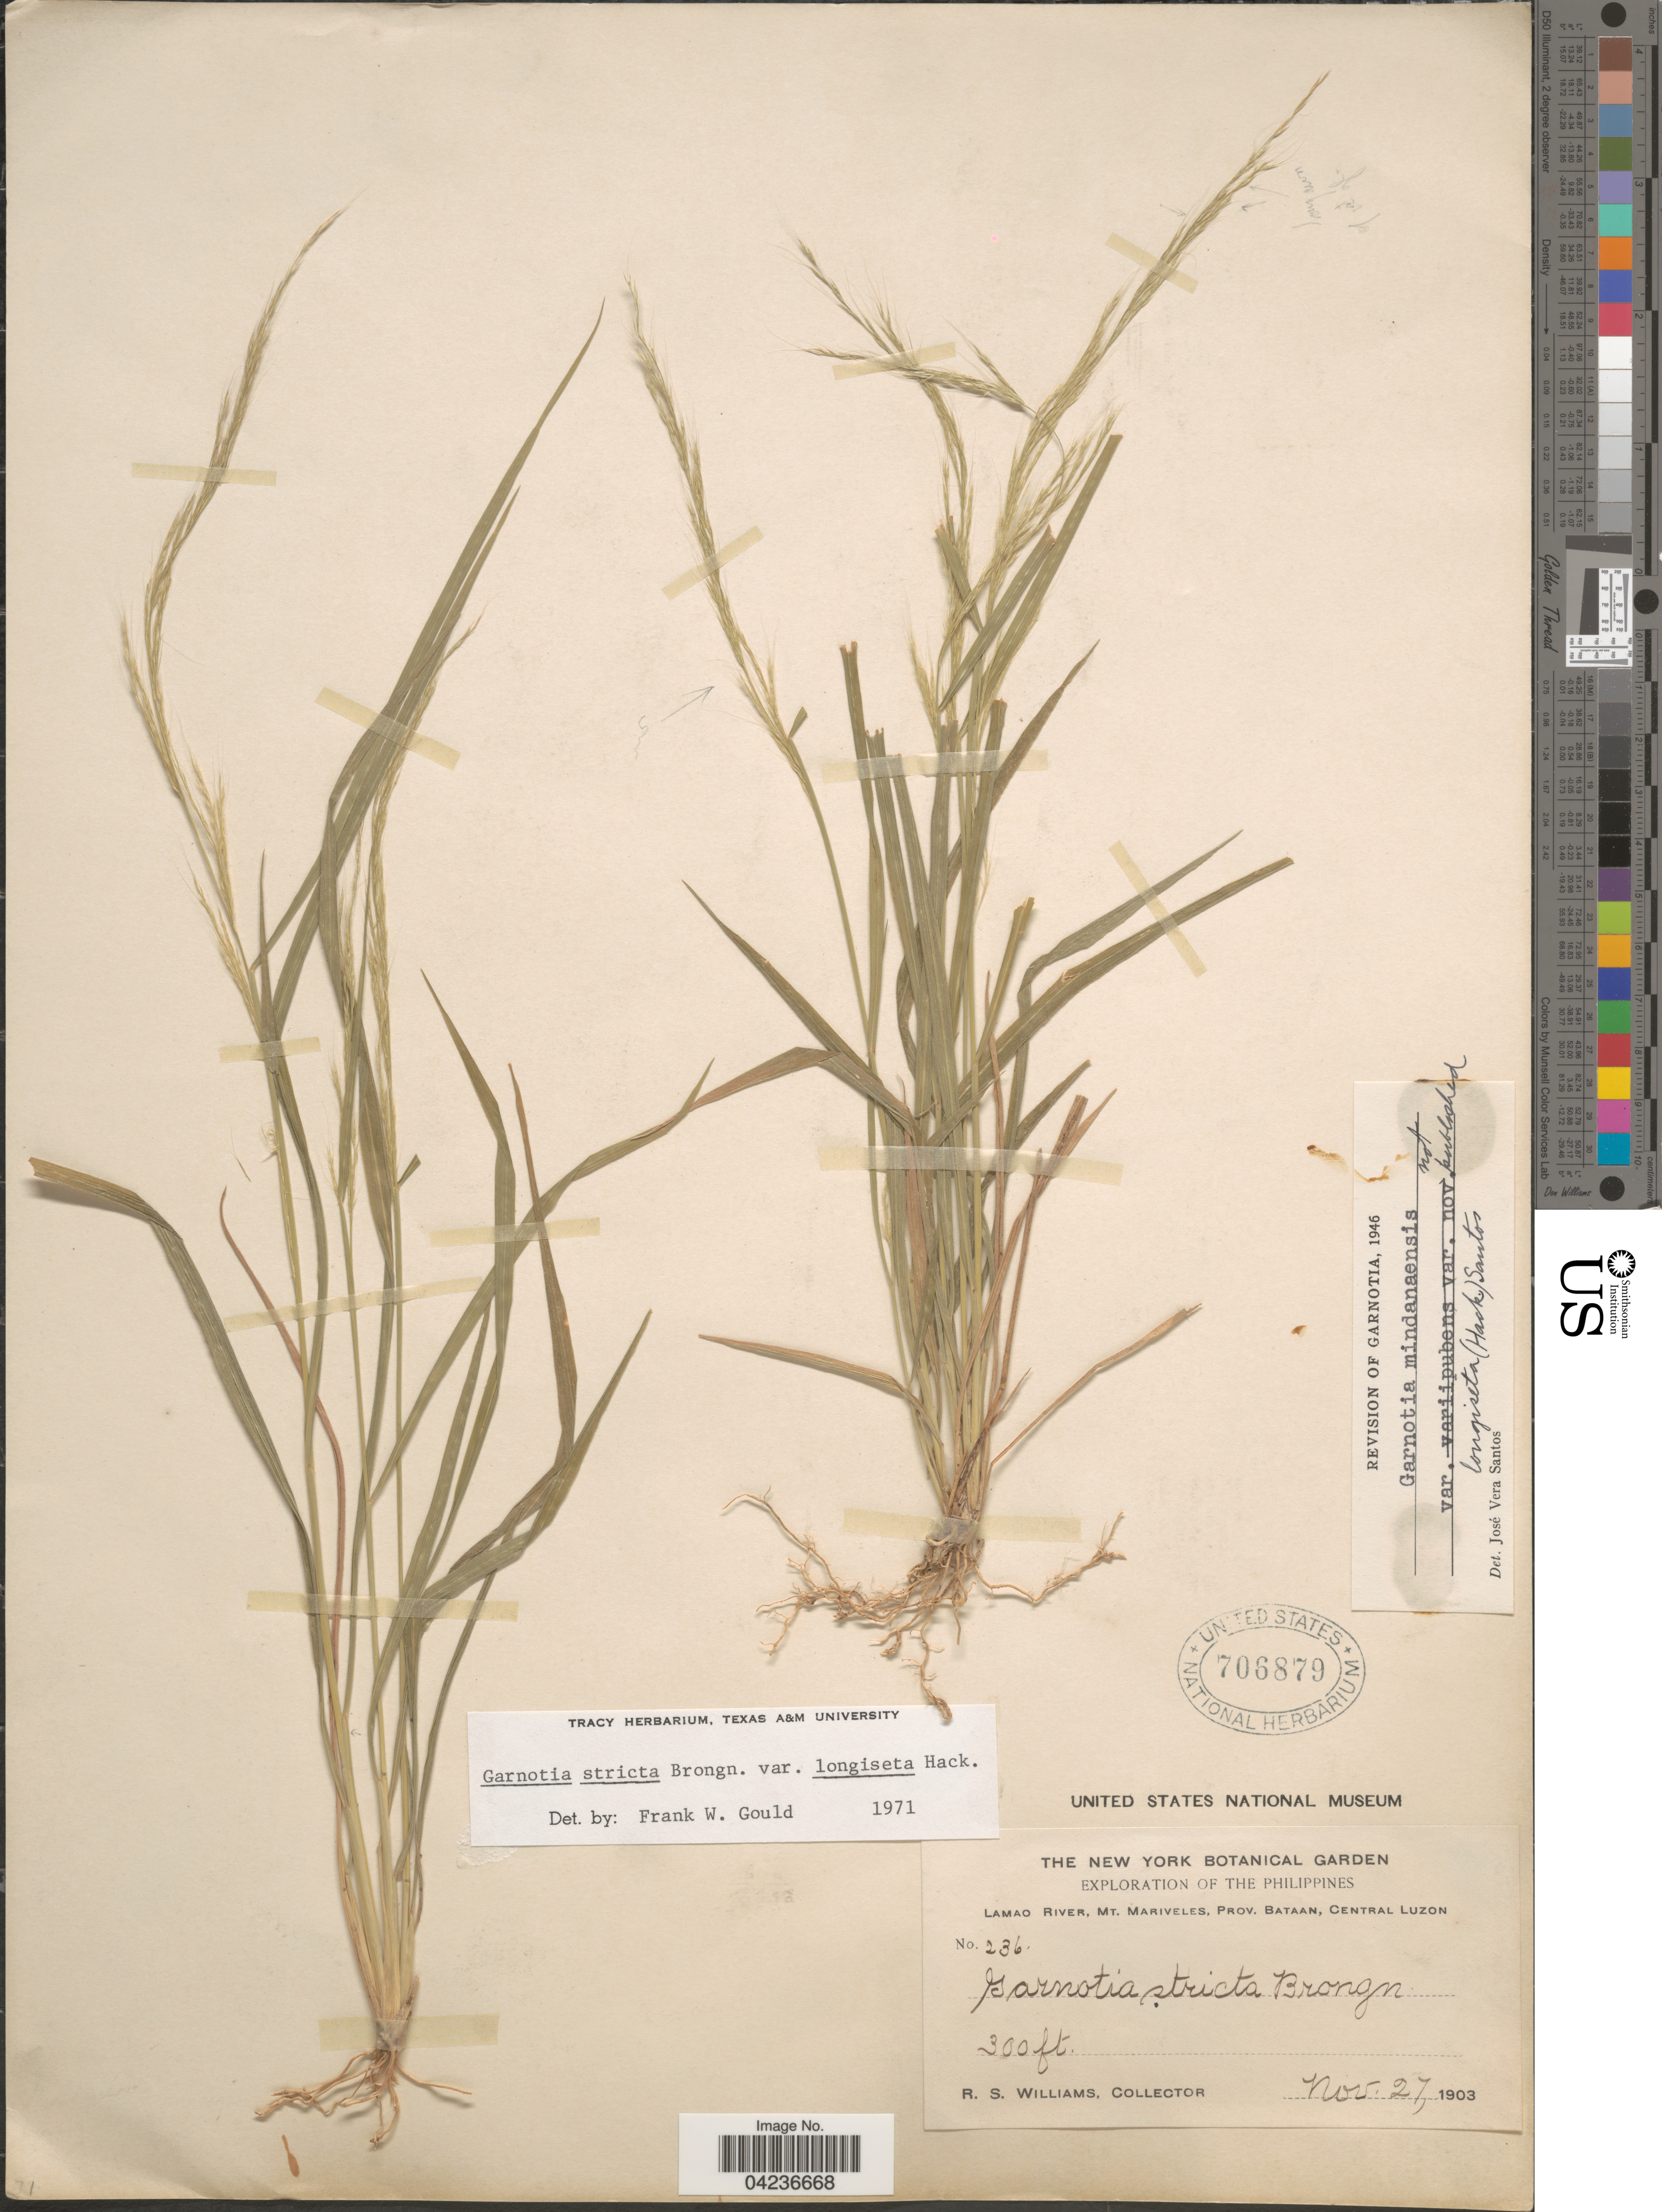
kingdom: Plantae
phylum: Tracheophyta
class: Liliopsida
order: Poales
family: Poaceae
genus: Garnotia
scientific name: Garnotia sp.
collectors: R. S. Williams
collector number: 236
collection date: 1903-11-27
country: Philippines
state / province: Central Luzon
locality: Exploration of the Philippines. Lamao River, Mt. Mariveles, Prov. Bataan.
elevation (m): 91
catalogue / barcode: US 706879